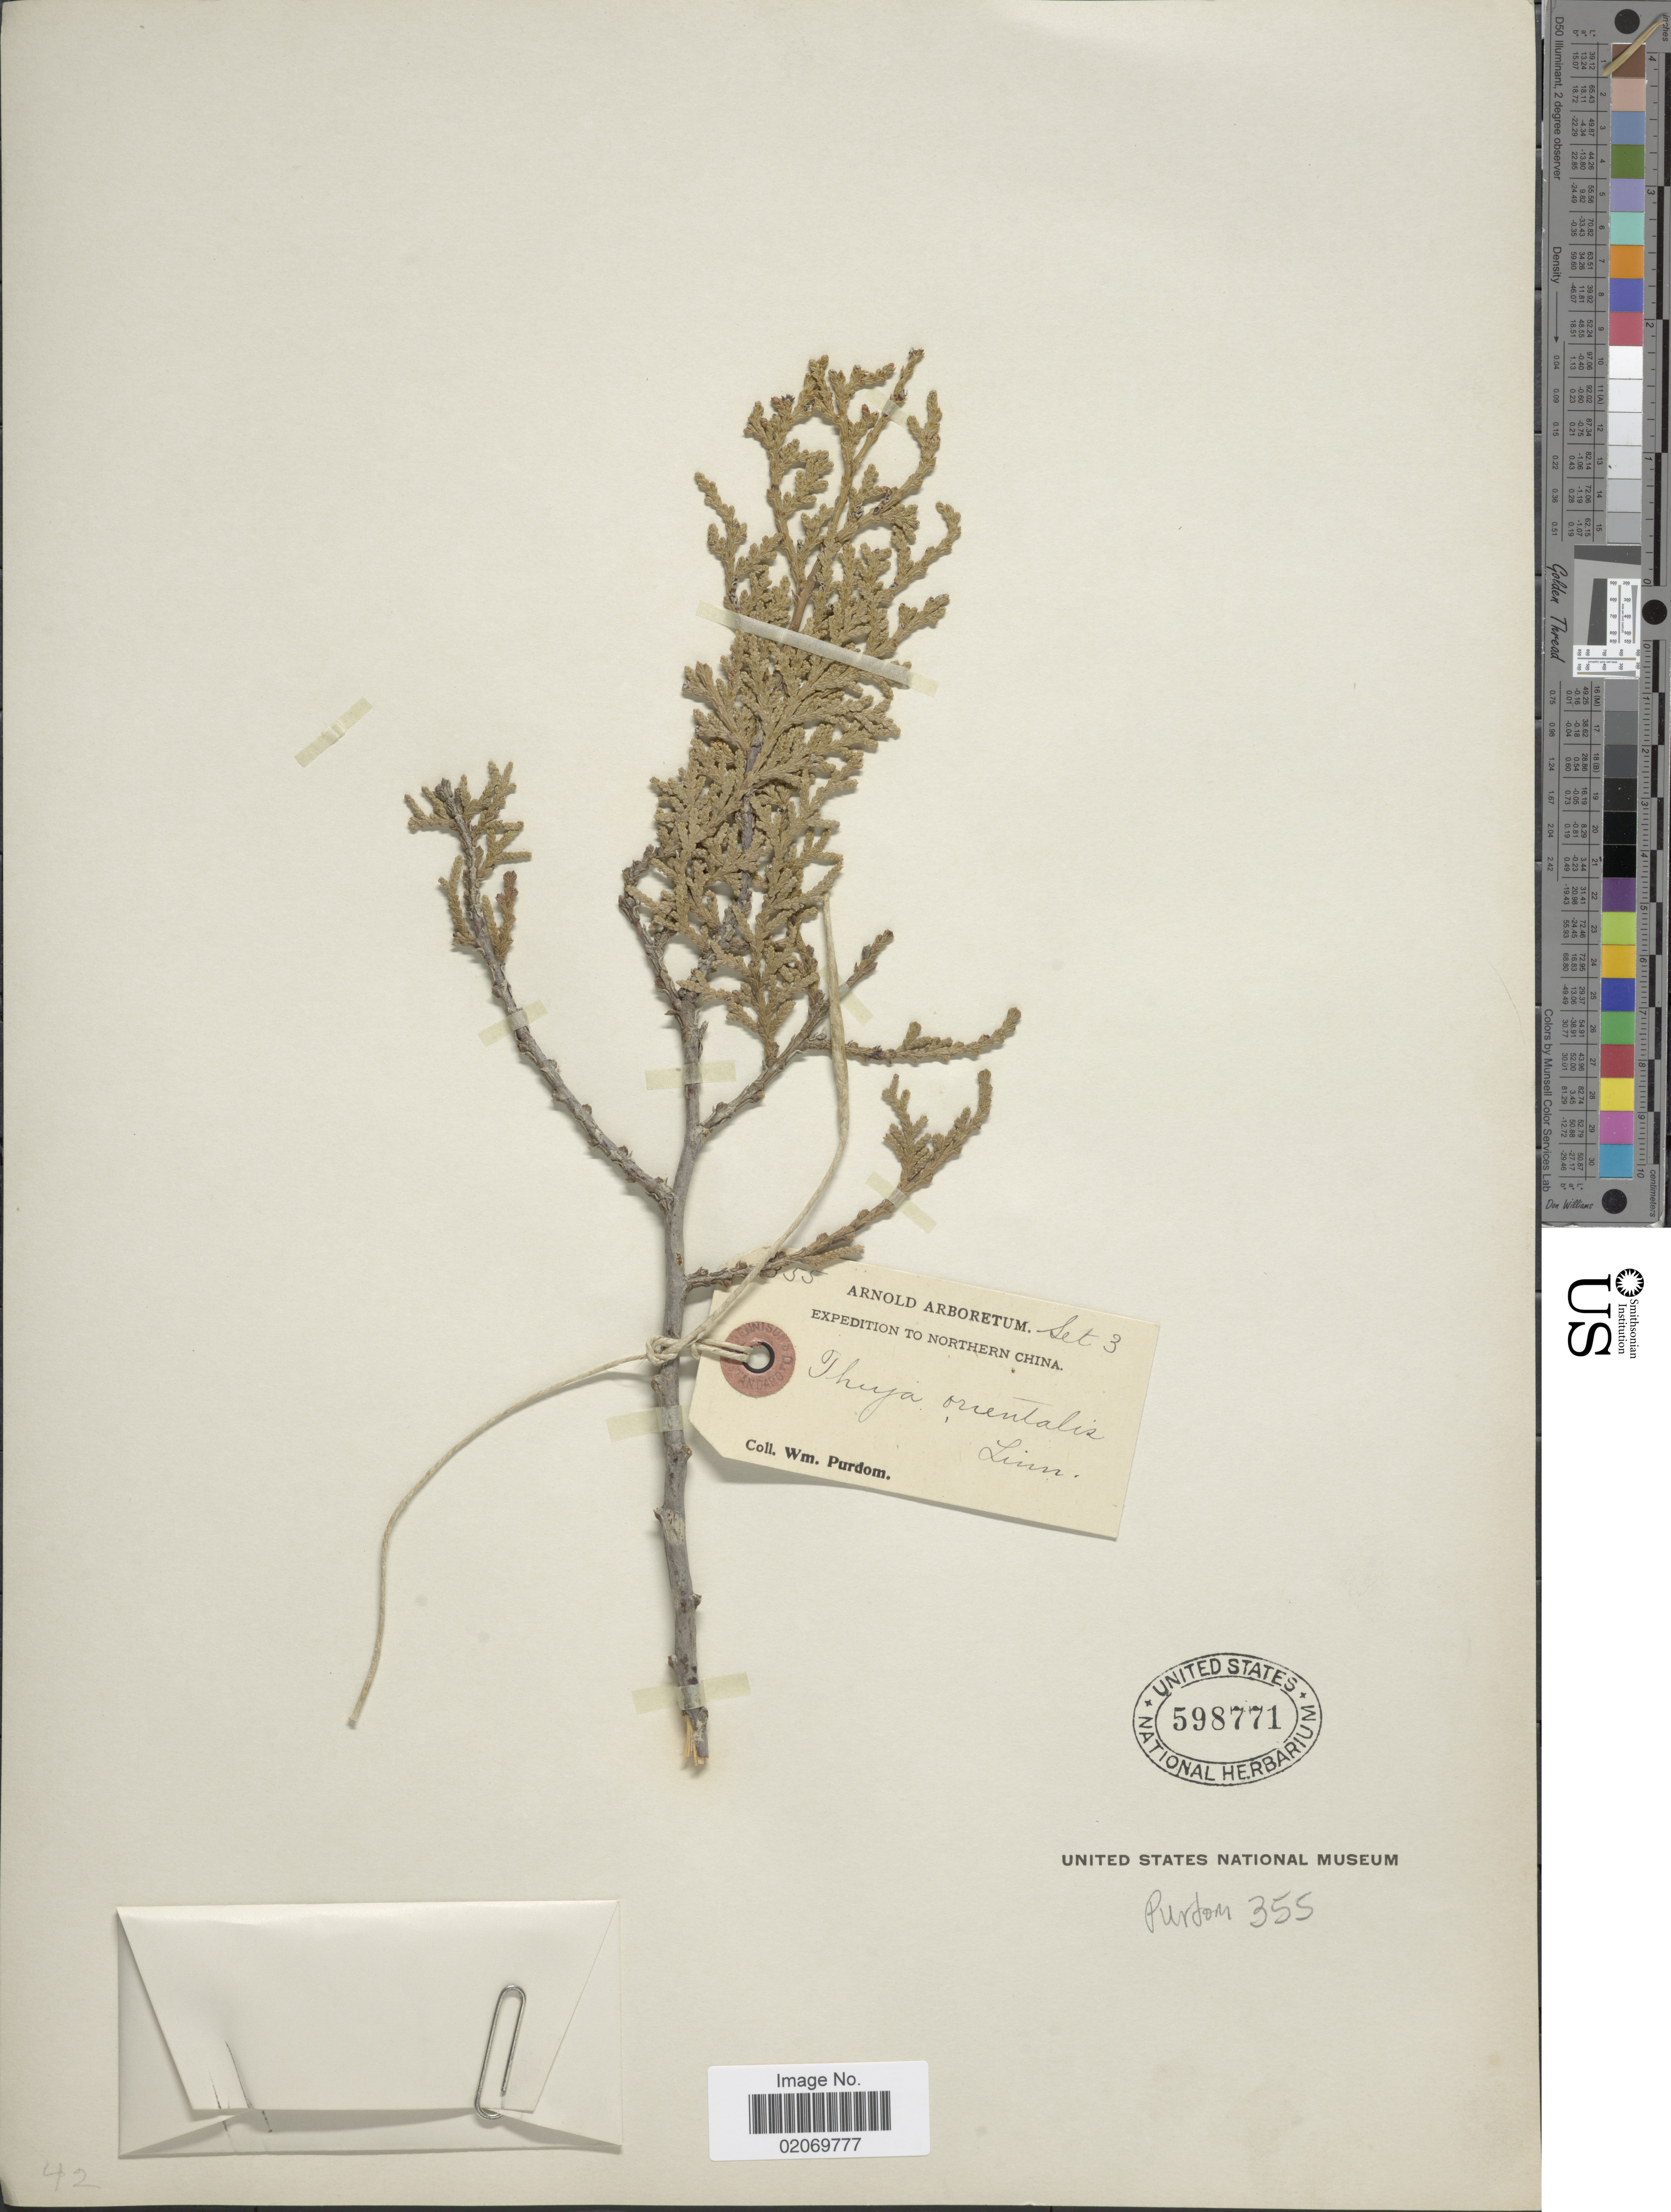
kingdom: Plantae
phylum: Tracheophyta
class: Pinopsida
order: Pinales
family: Cupressaceae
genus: Thuja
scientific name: Thuja orientalis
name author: L.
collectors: W. Purdom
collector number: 355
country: China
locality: Northern China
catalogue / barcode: US 598771